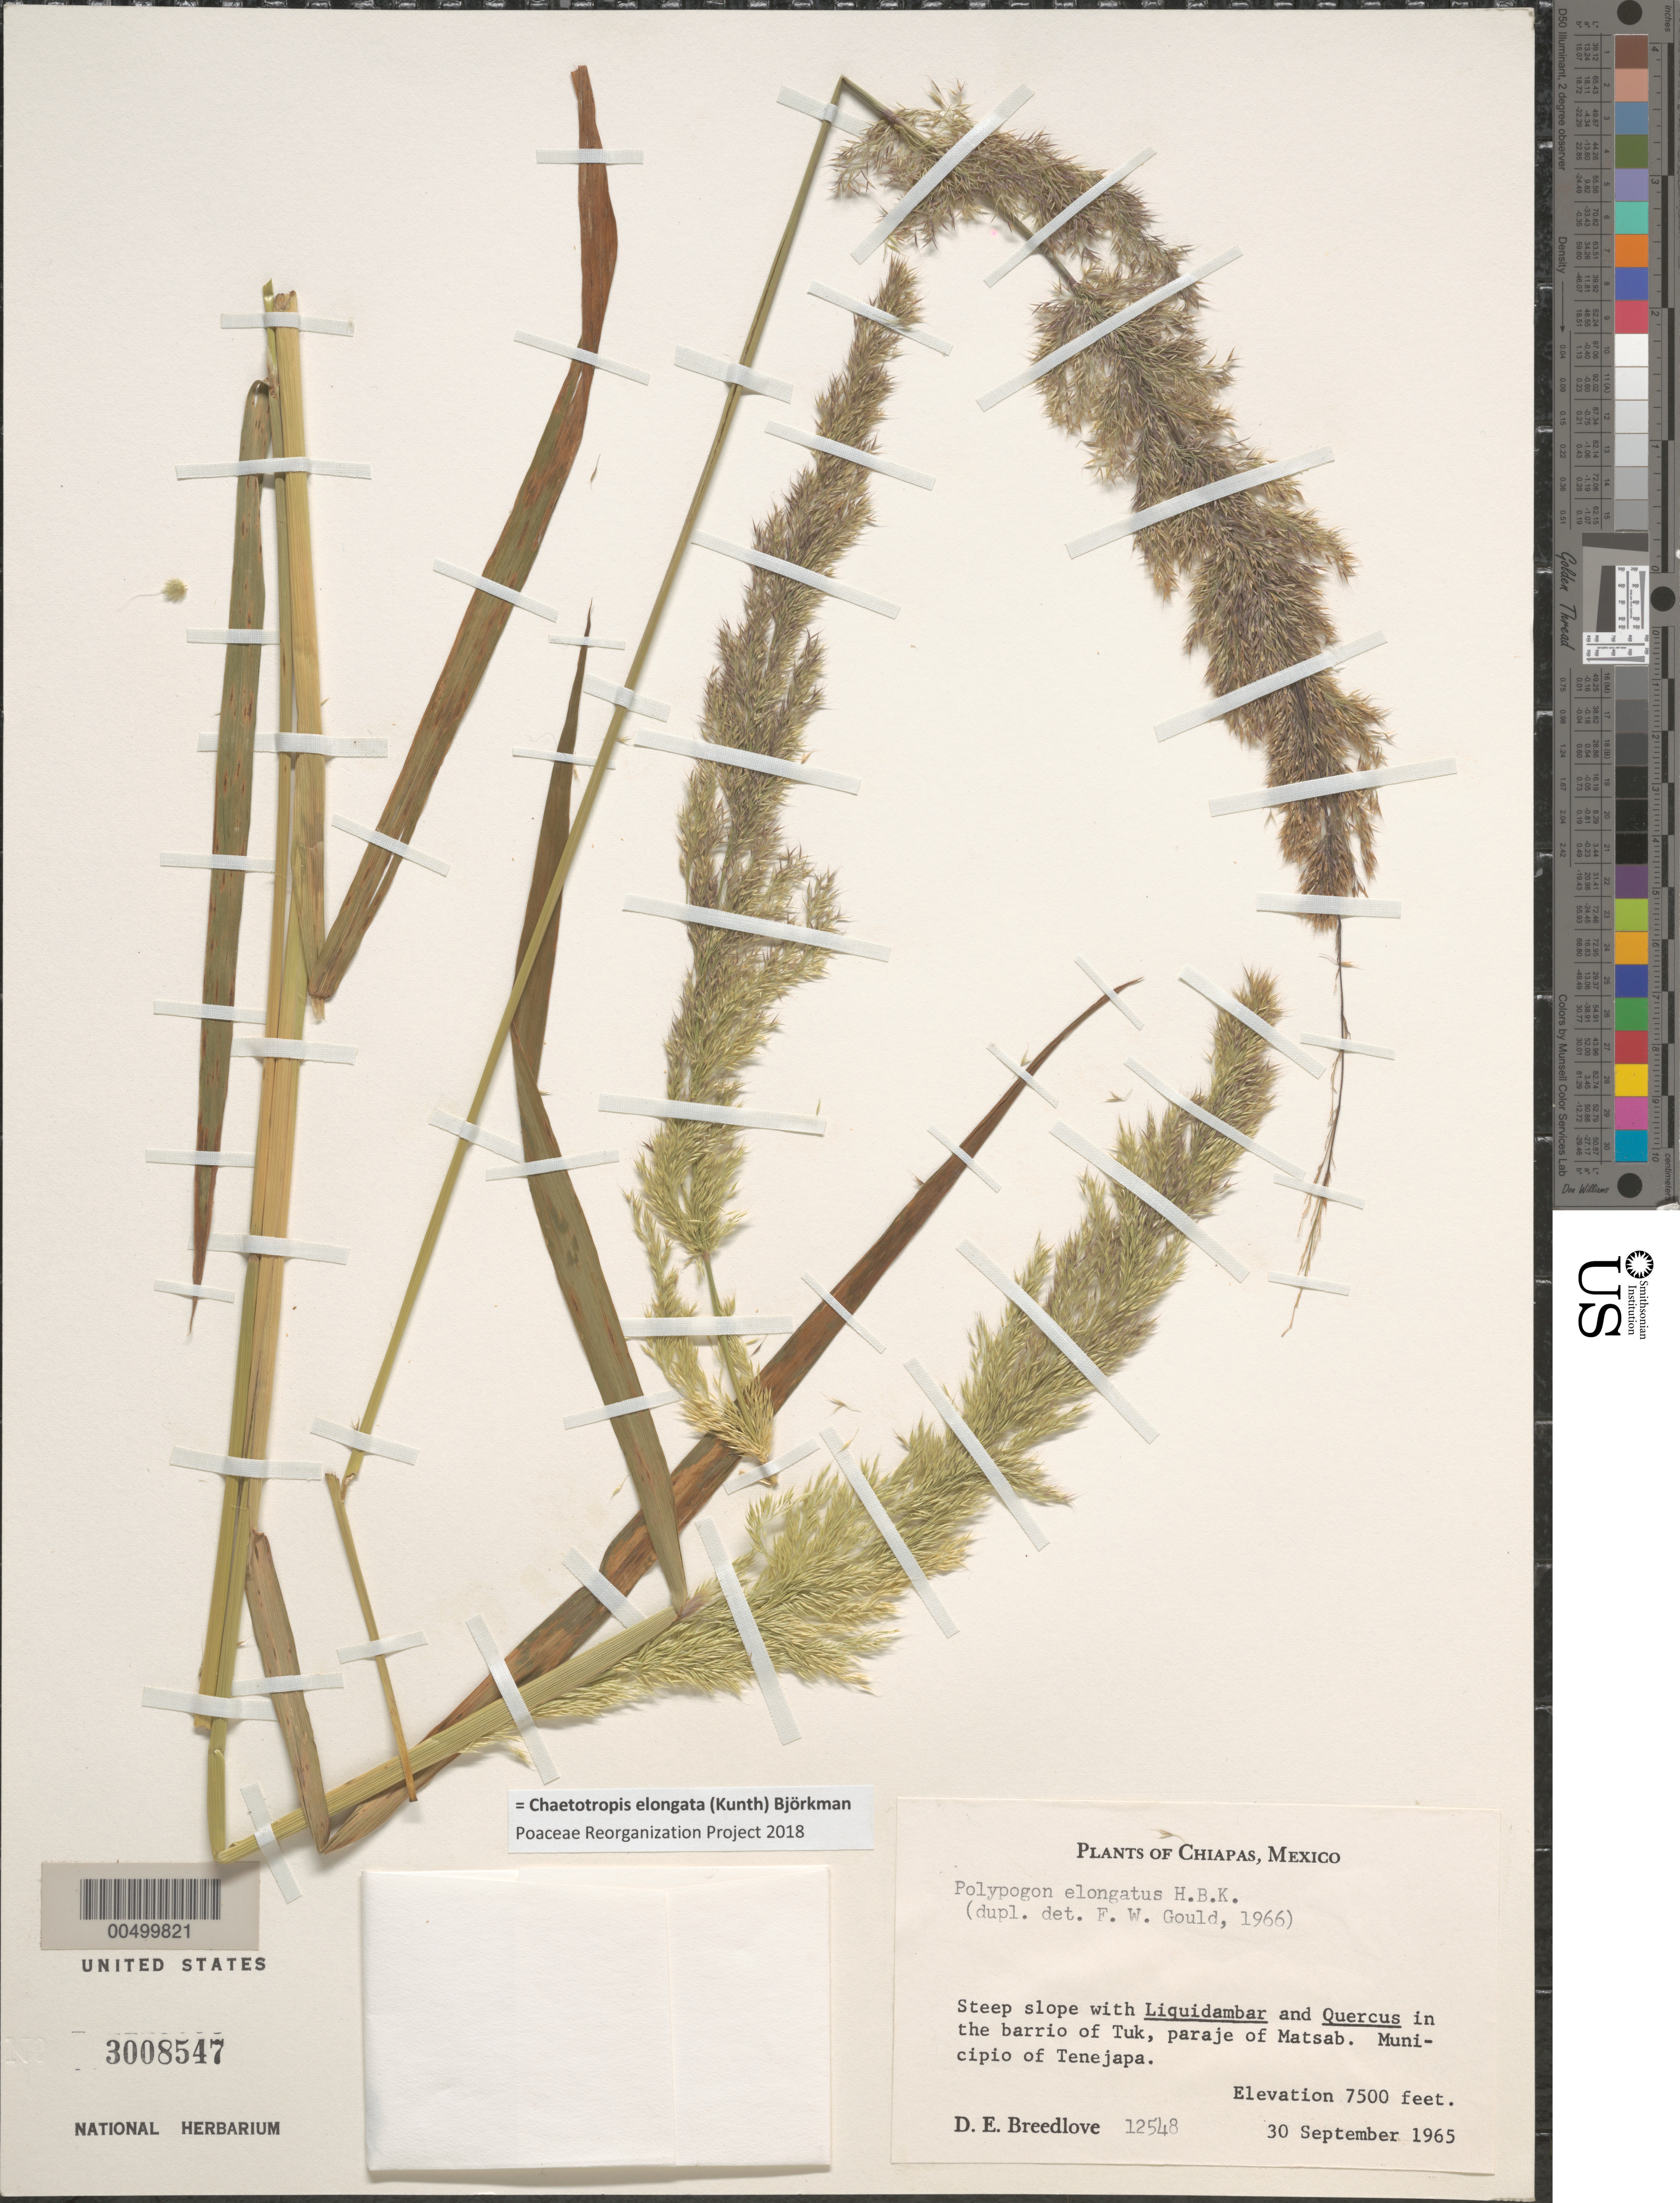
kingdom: Plantae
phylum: Tracheophyta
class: Liliopsida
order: Poales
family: Poaceae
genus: Chaetotropis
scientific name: Chaetotropis elongata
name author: (Kunth) Björkman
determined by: Poaceae Reorganization Project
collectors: D. E. Breedlove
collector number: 12548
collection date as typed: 30 Sep 1965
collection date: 1965-09-30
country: Mexico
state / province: Chiapas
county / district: Tenejapa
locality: In the barrio of Tuk, paraje of Matsab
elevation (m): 2286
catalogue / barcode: US 3008547